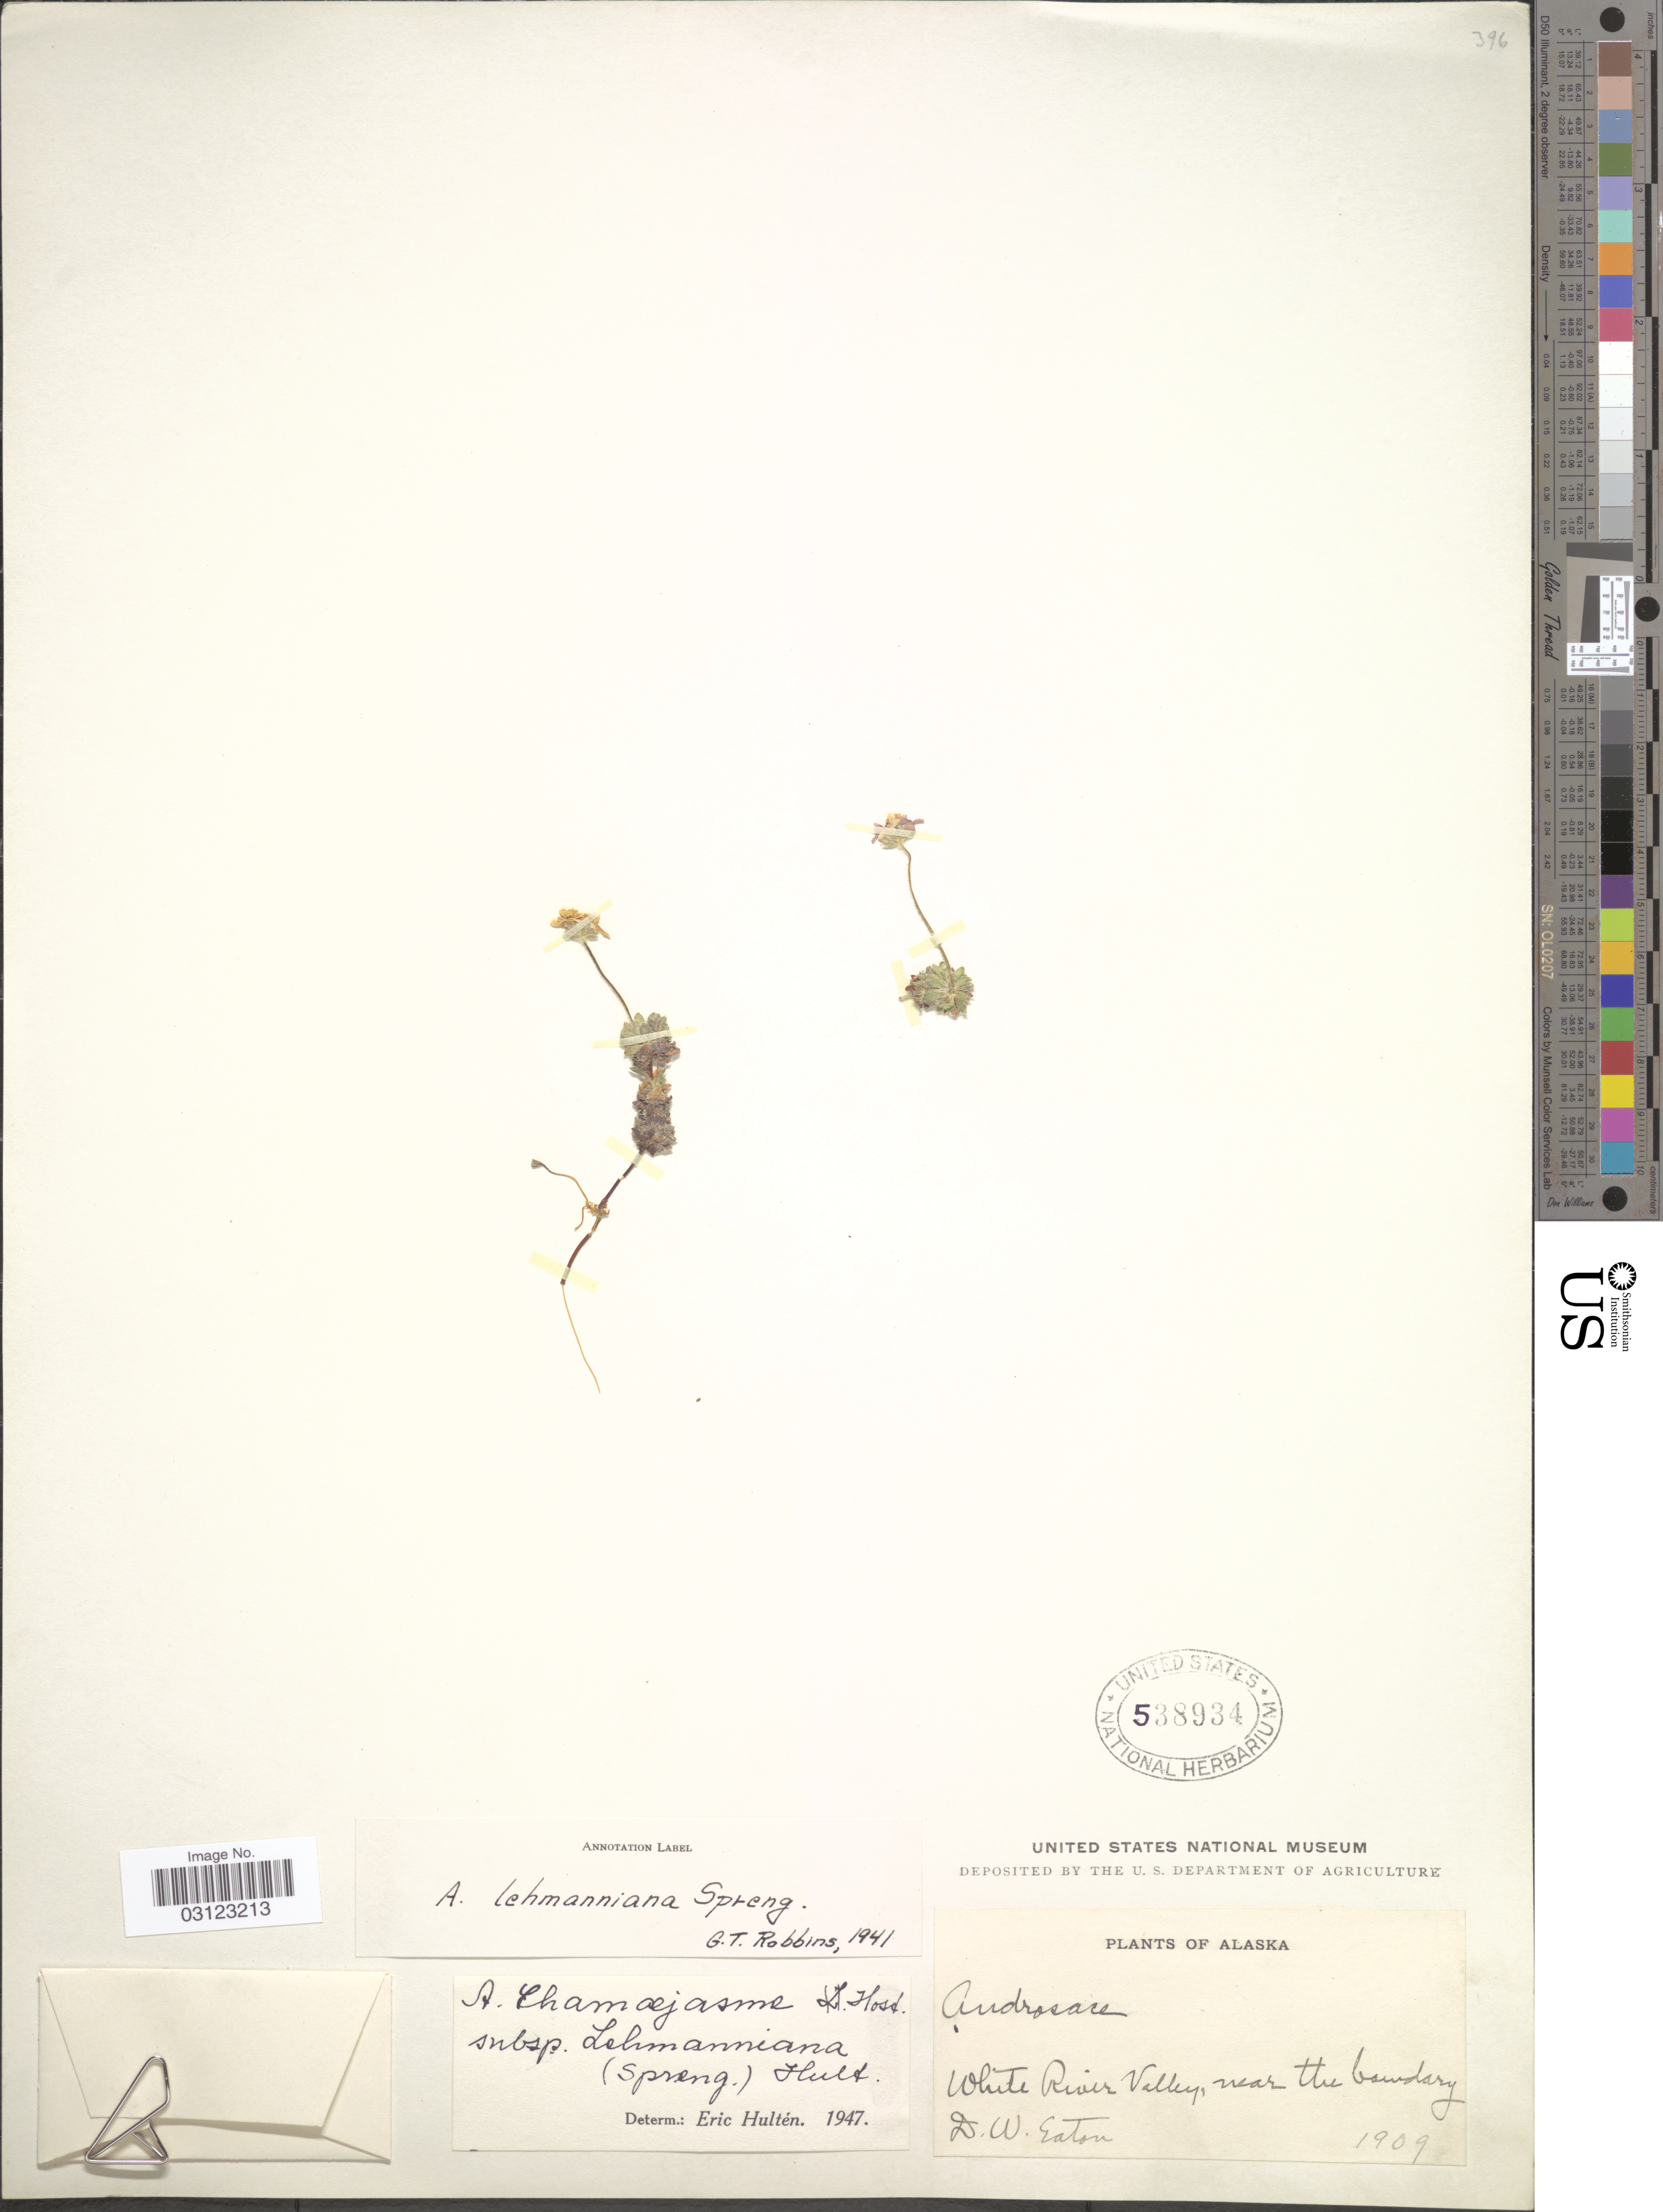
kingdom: Plantae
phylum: Tracheophyta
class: Magnoliopsida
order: Ericales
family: Primulaceae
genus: Androsace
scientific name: Androsace chamaejasme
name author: Wulfen ex Host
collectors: D. Eaton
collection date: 1909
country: United States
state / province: Alaska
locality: White River Valley, near the boundary.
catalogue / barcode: US 538934